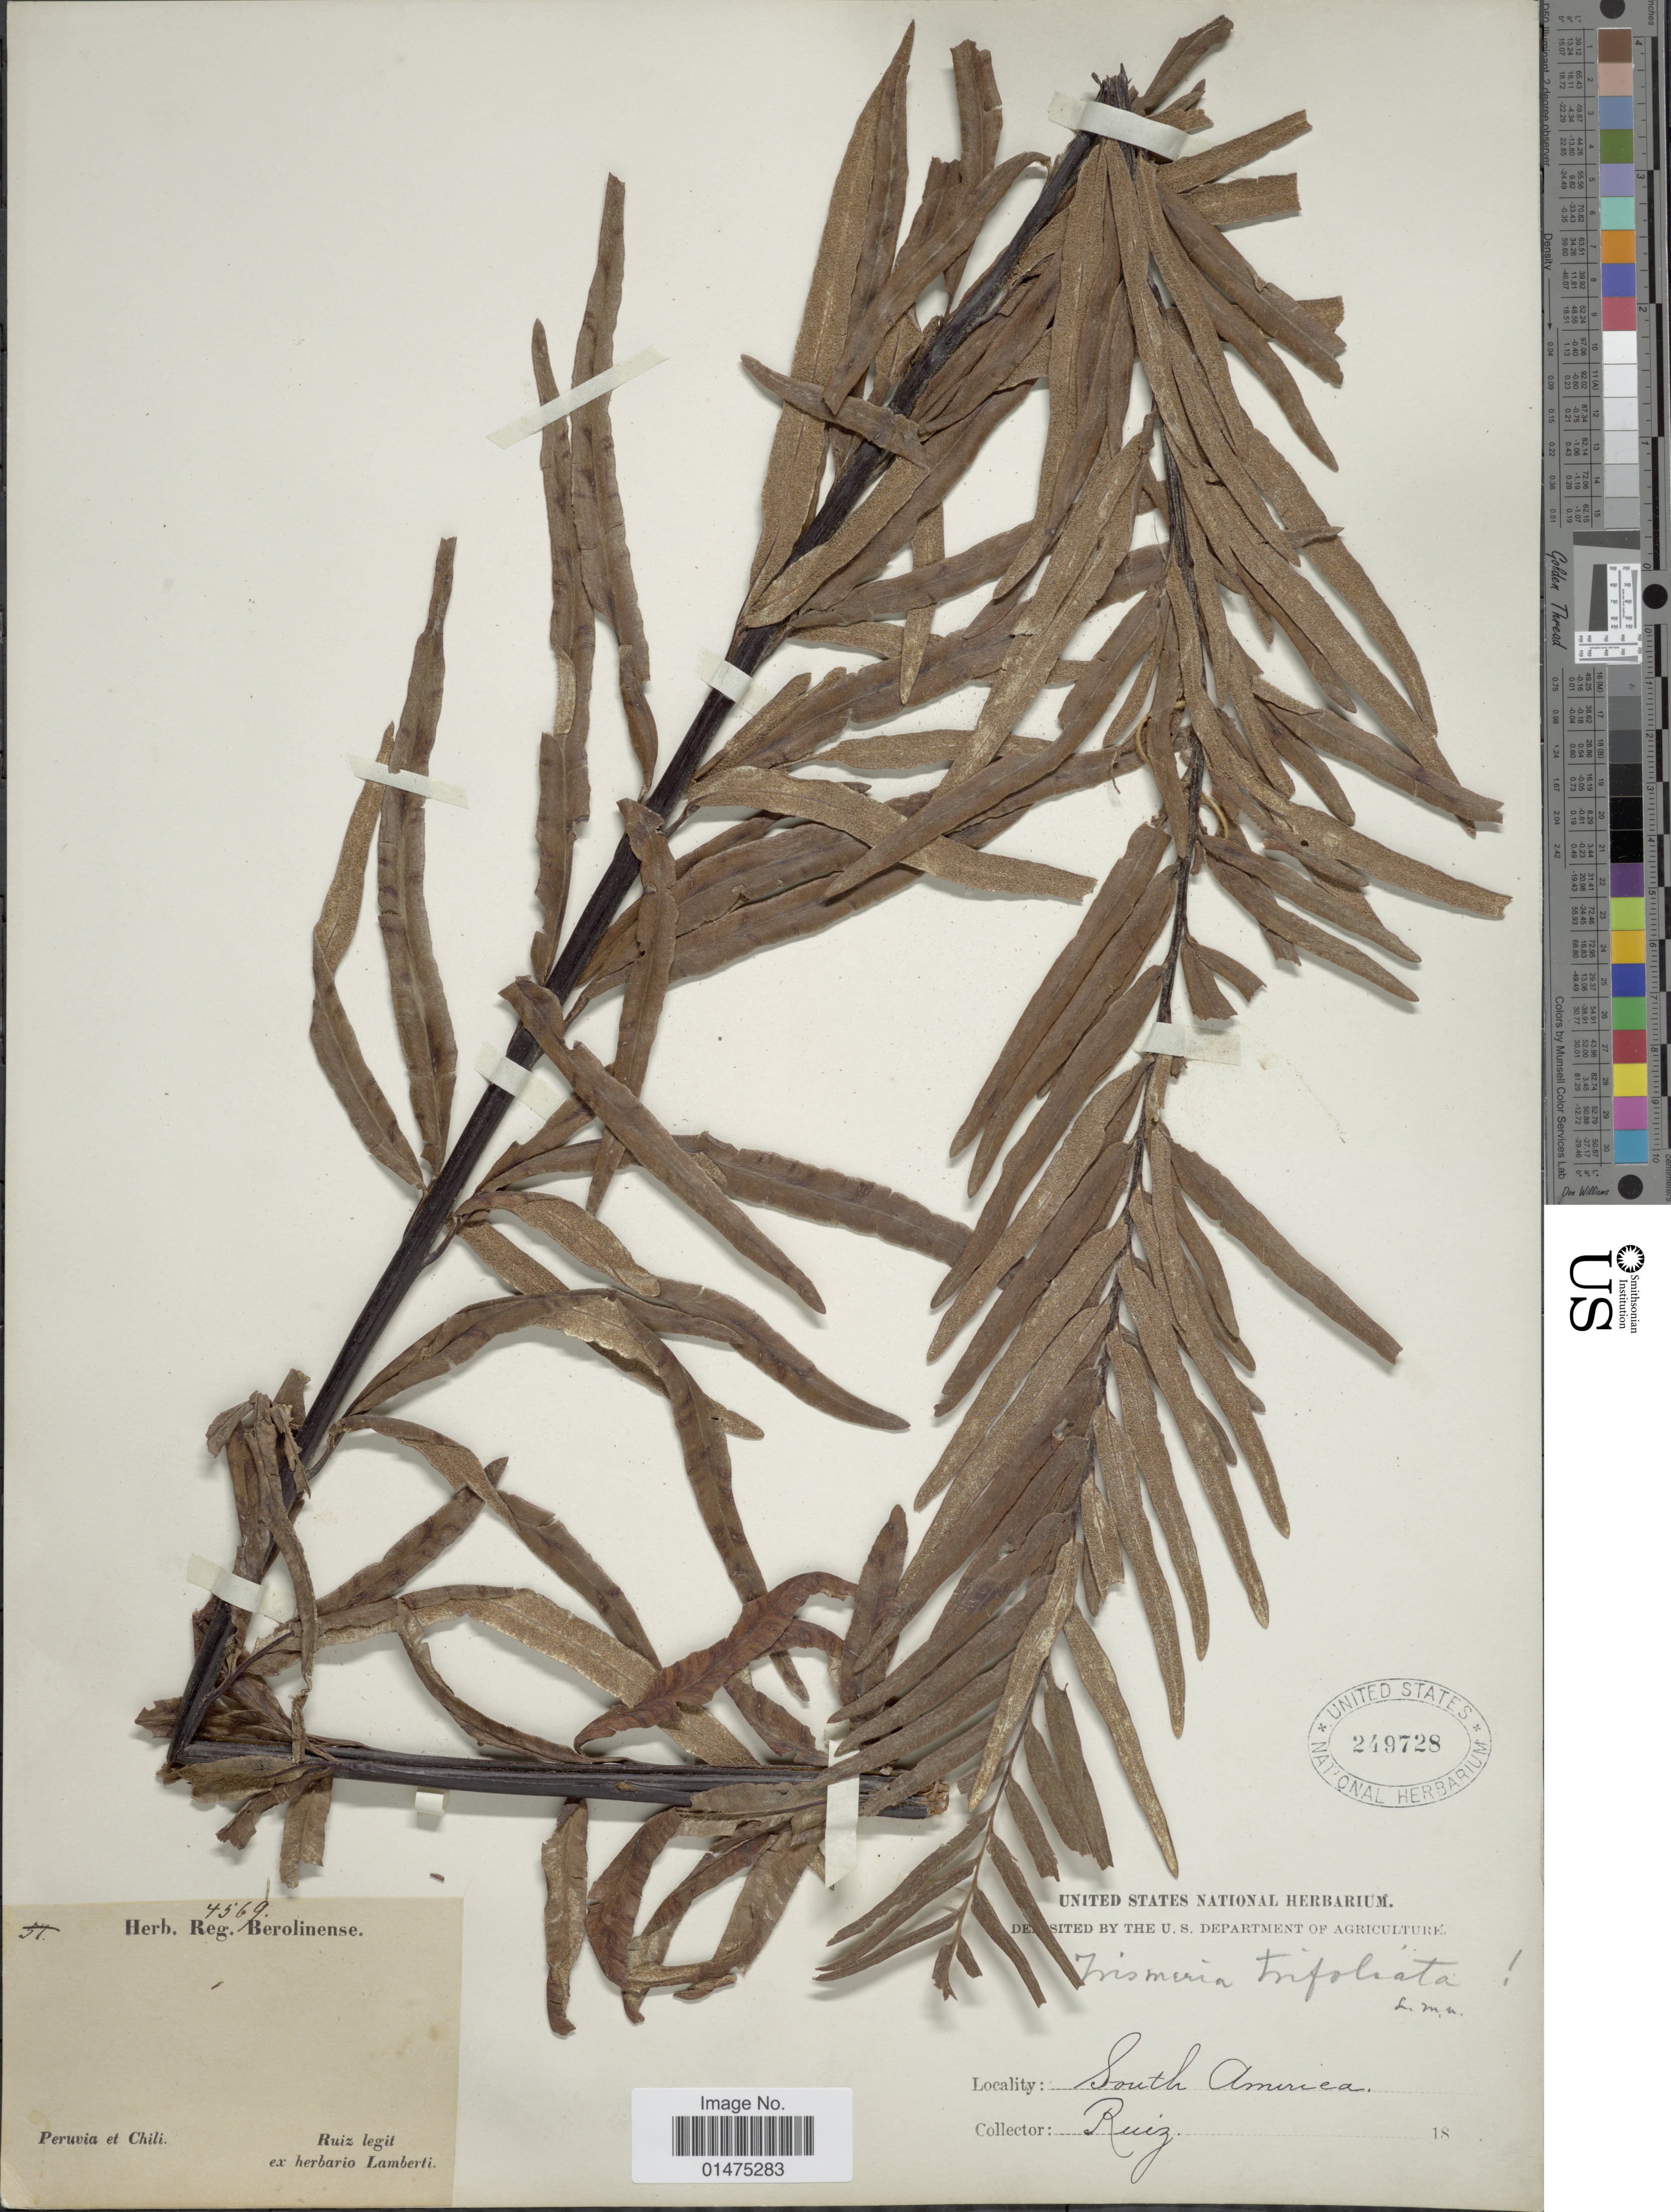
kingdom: Plantae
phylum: Tracheophyta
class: Polypodiopsida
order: Polypodiales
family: Pteridaceae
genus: Pityrogramma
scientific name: Pityrogramma trifoliata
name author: (L.) R.M. Tryon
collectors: Ruiz, --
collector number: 4569?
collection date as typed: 18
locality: Peruvia et Chili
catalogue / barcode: US 24928